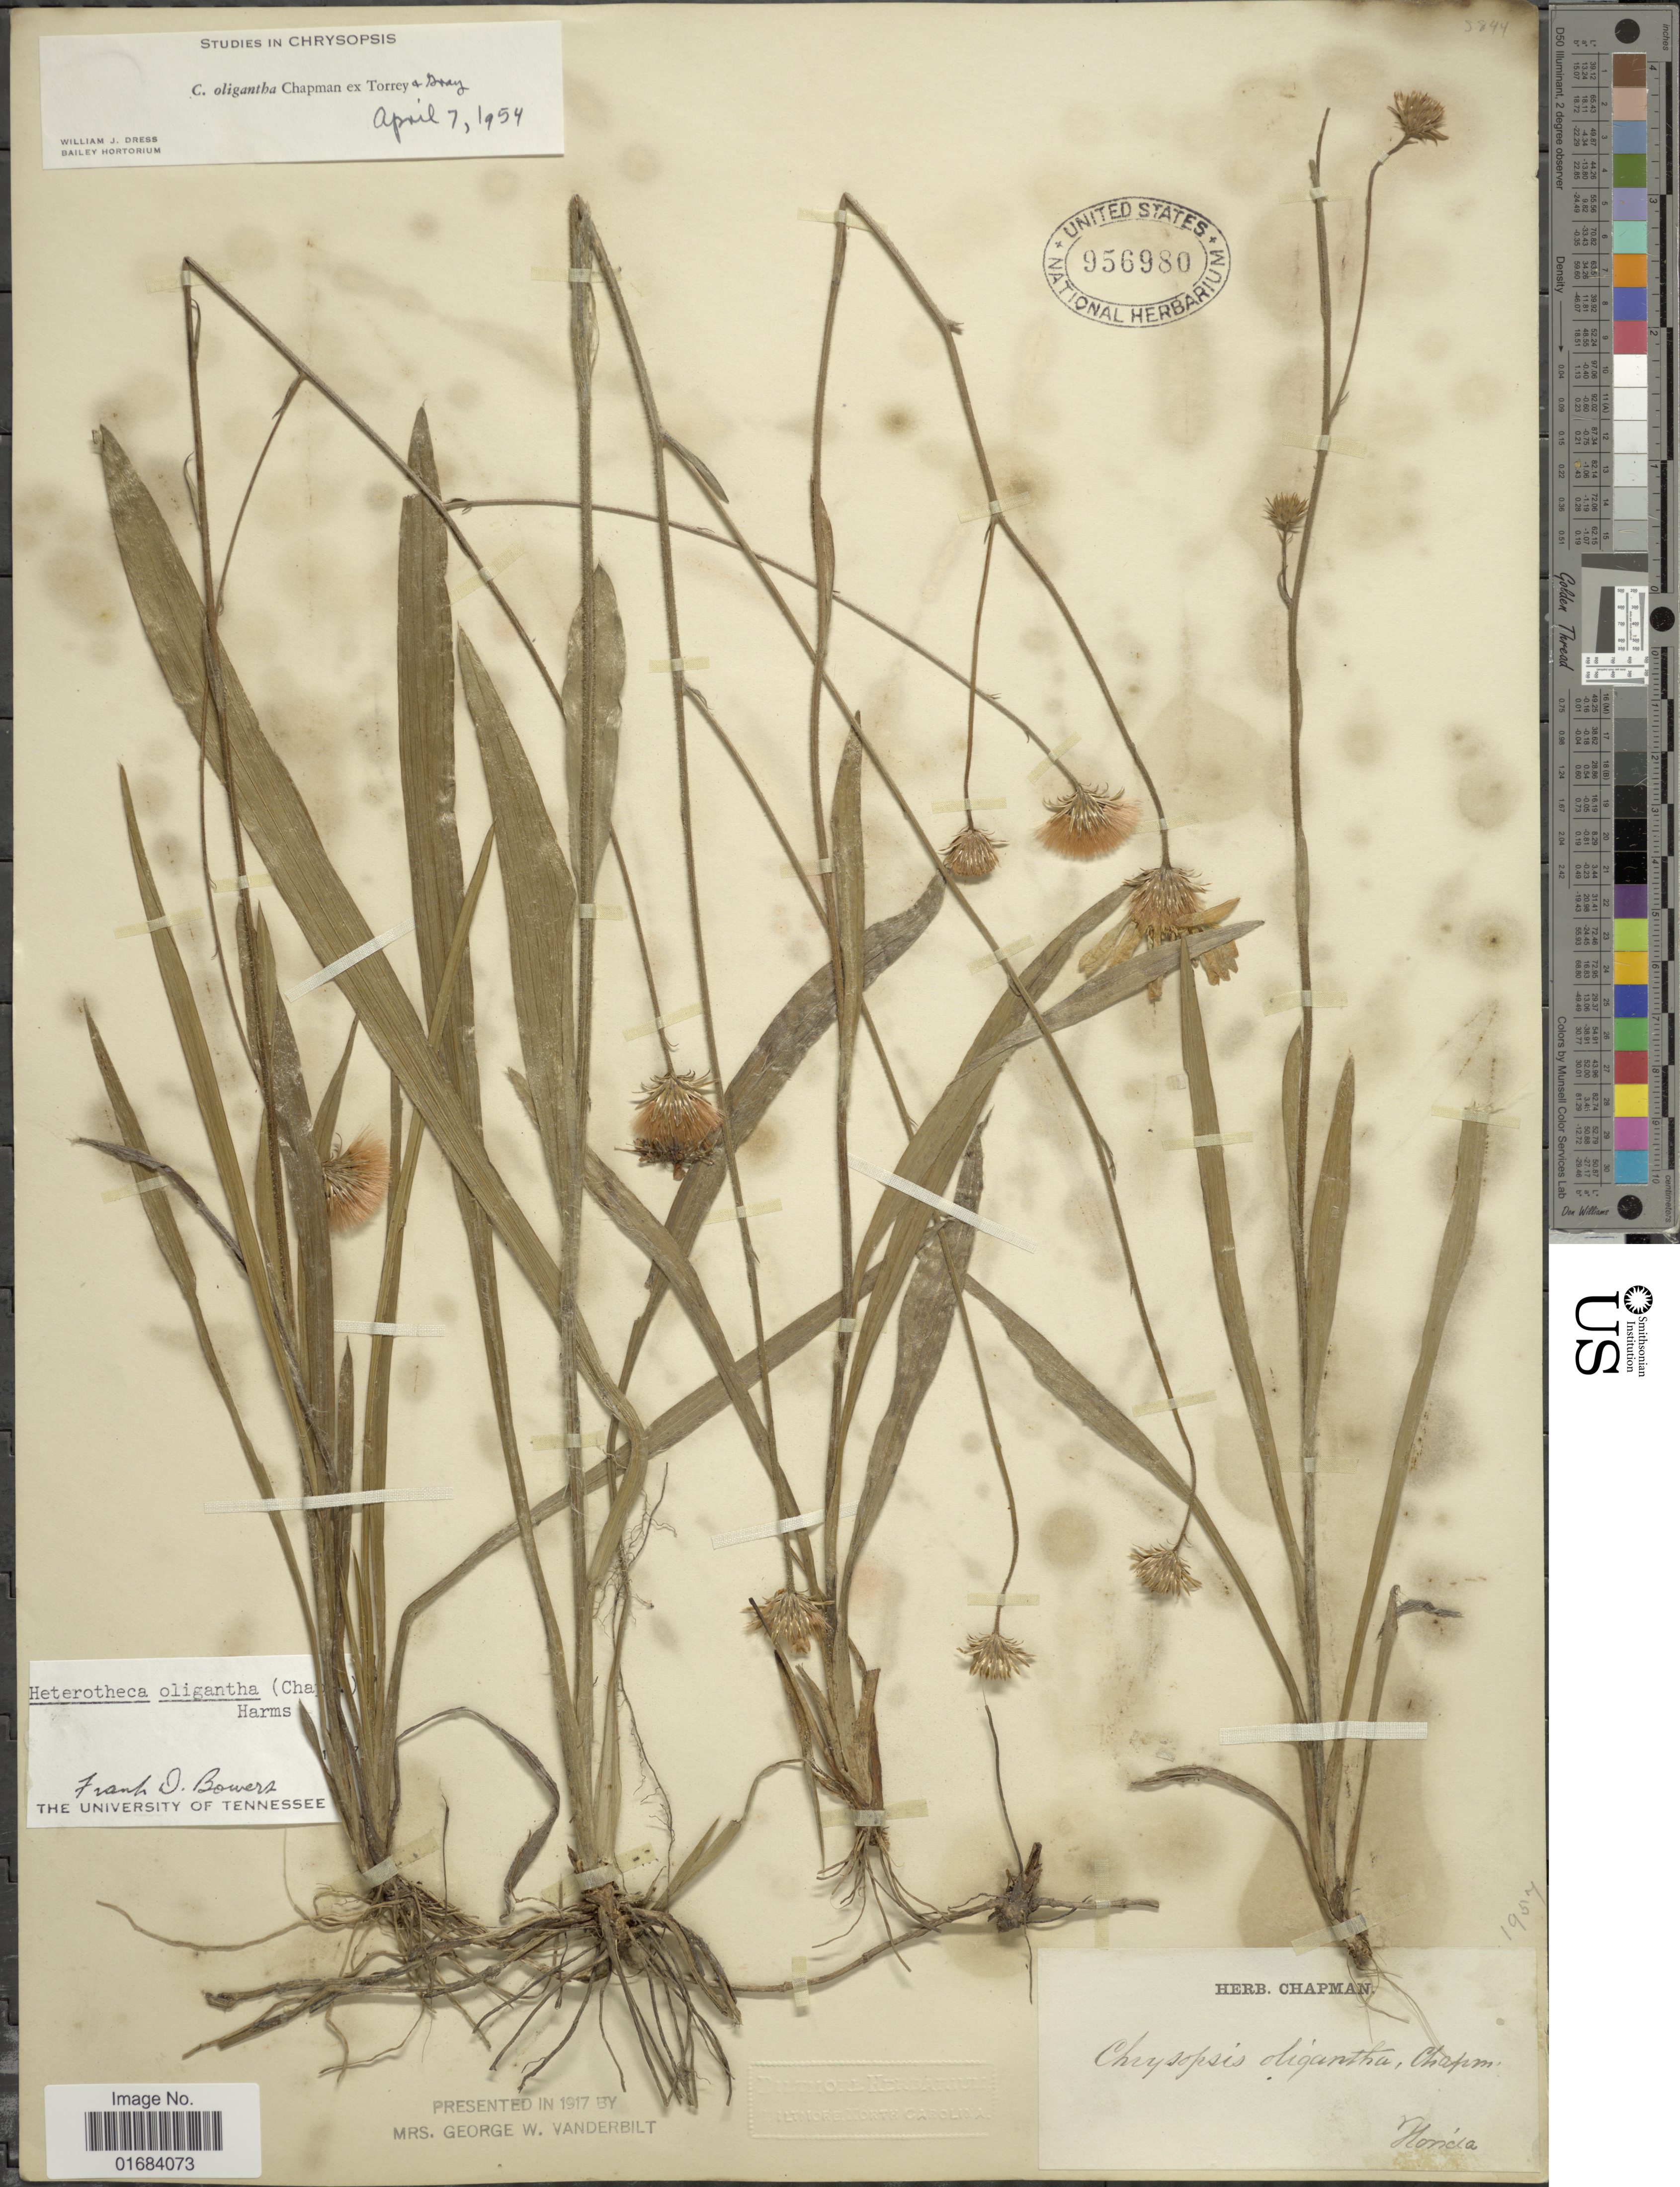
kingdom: Plantae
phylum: Tracheophyta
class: Magnoliopsida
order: Asterales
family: Asteraceae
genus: Pityopsis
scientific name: Pityopsis oligantha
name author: (Chapm. ex Torr. & A. Gray) Small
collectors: ex herb. Chapman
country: United States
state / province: Florida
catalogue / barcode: US 956980